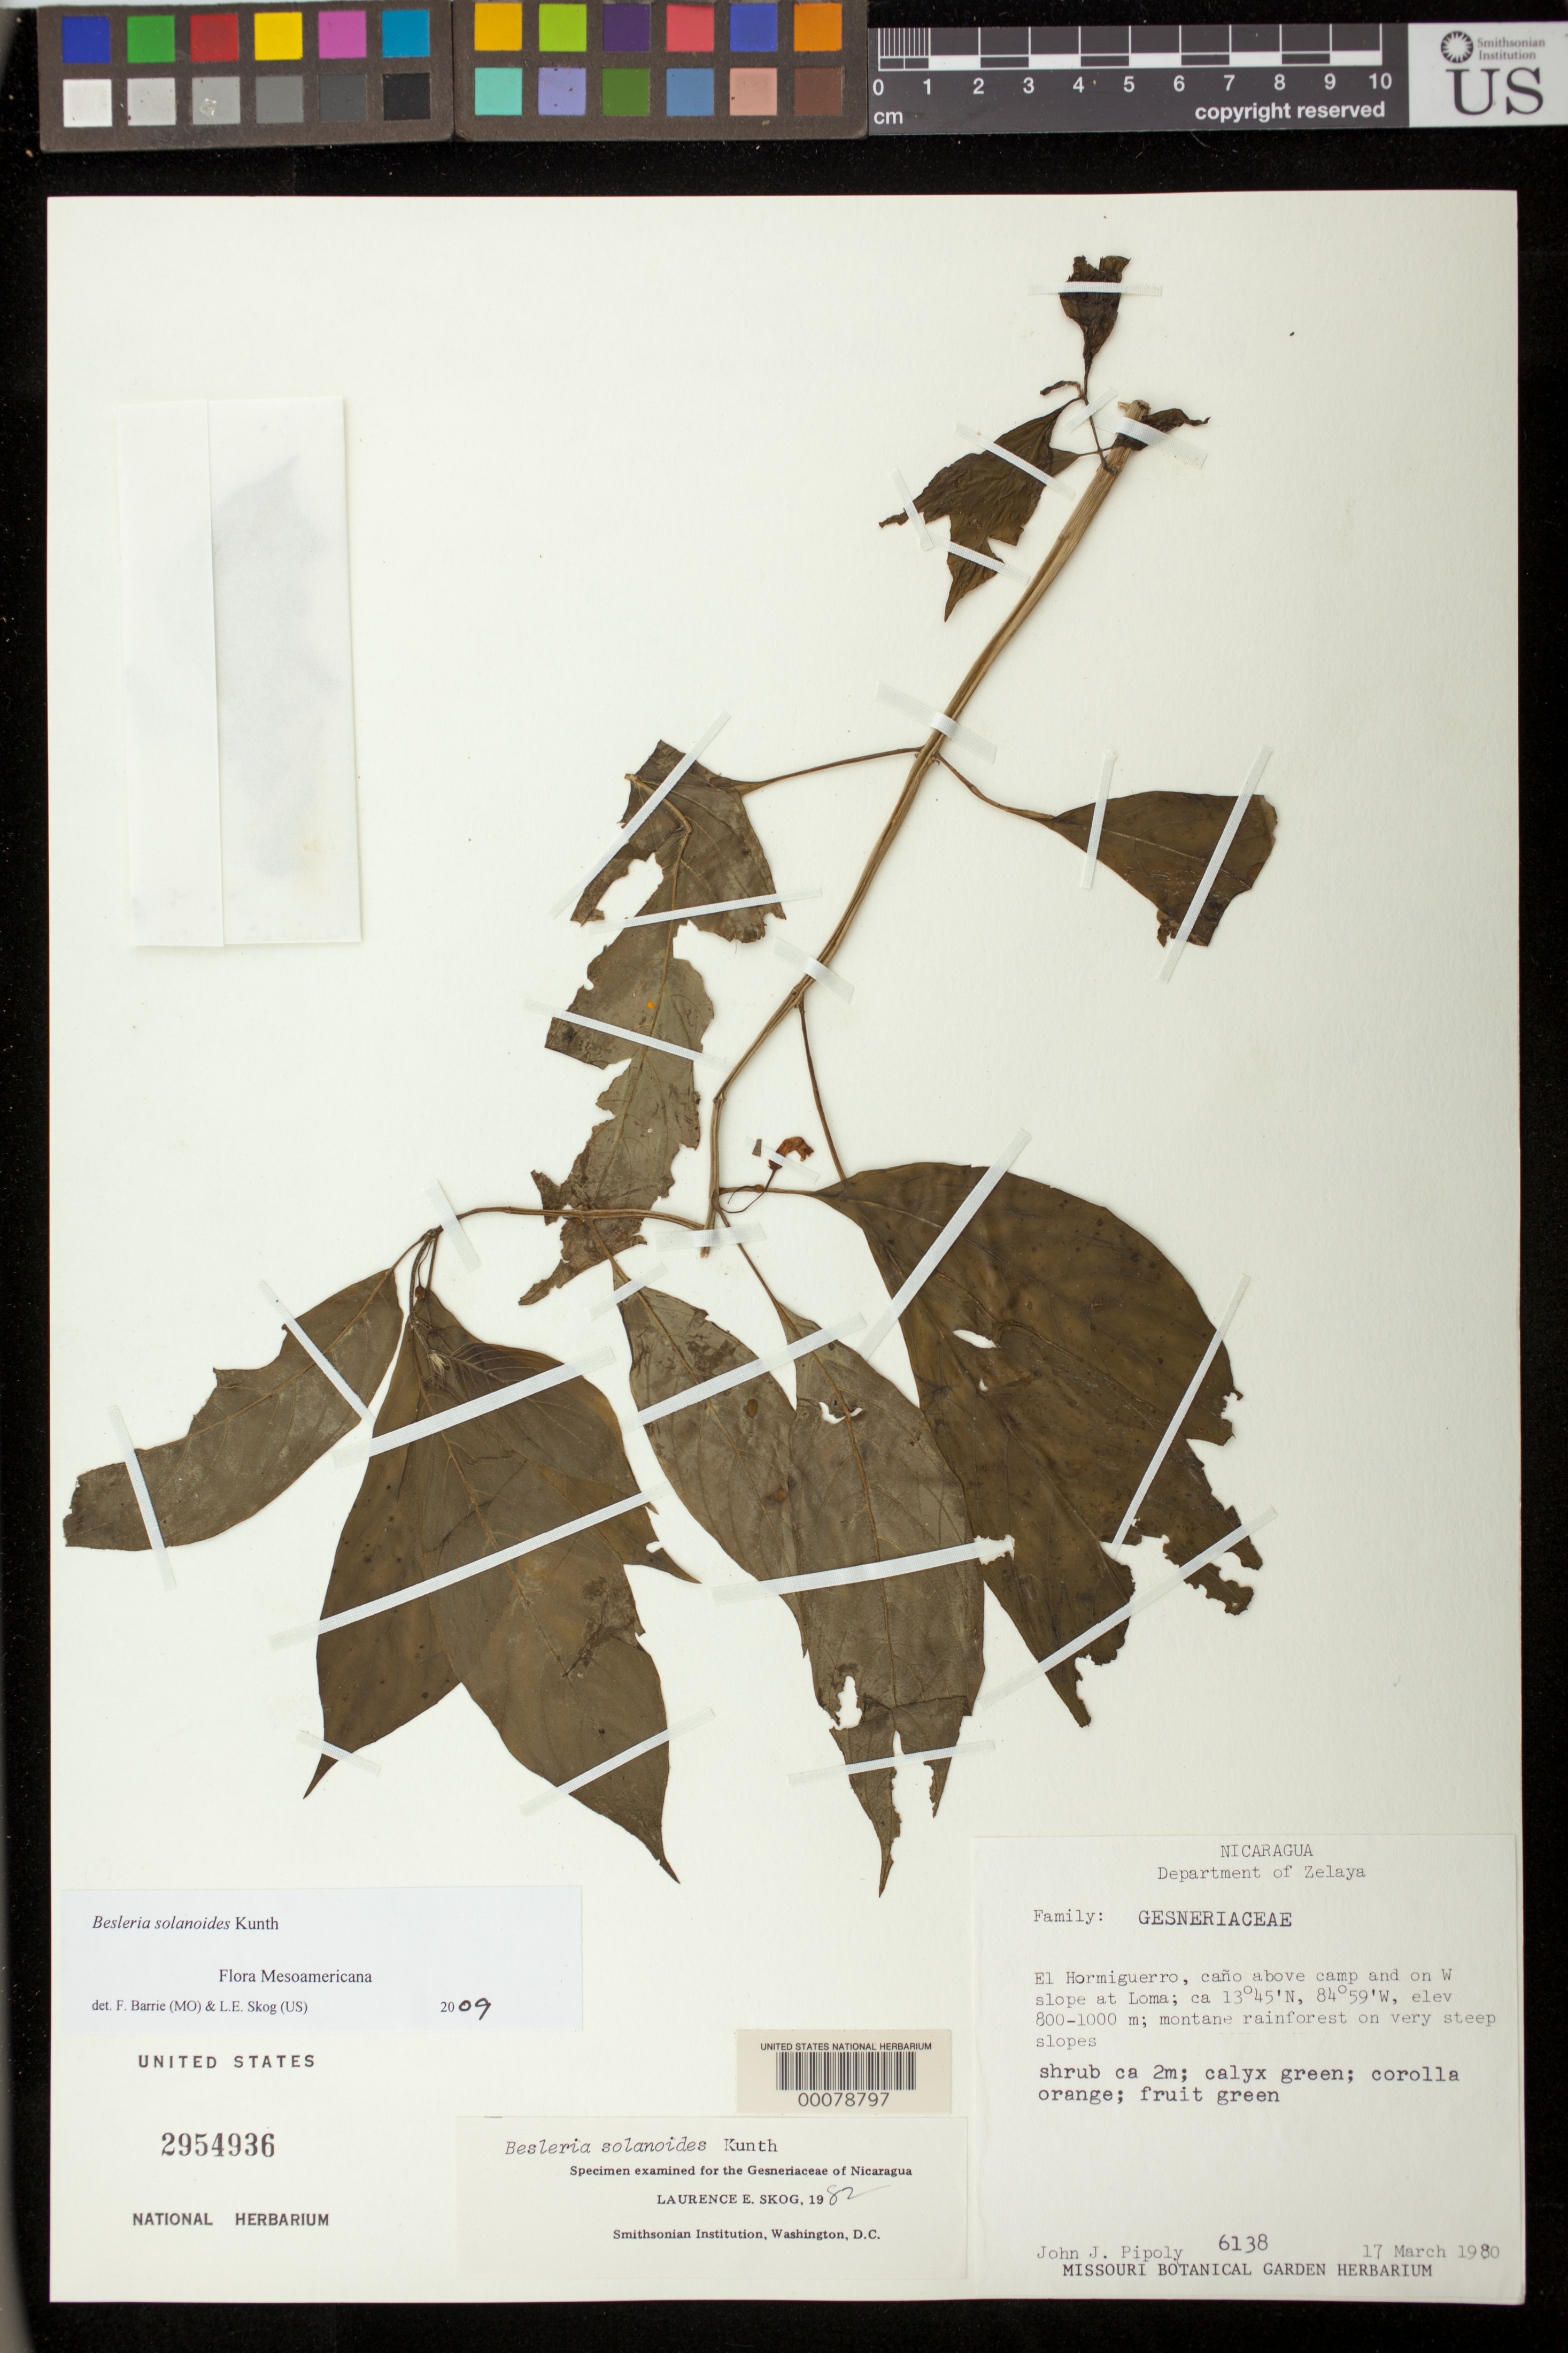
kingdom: Plantae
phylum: Tracheophyta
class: Magnoliopsida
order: Lamiales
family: Gesneriaceae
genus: Besleria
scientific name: Besleria solanoides var. solanoides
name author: Kunth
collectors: J. J. Pipoly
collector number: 6138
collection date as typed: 17 Mar 1980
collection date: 1980-03-17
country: Nicaragua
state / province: Atlántico Norte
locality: El Hormiguerro, Cano above camp and on W slope at Loma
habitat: Montane rainforest on very steep slopes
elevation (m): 800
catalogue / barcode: US 2954936